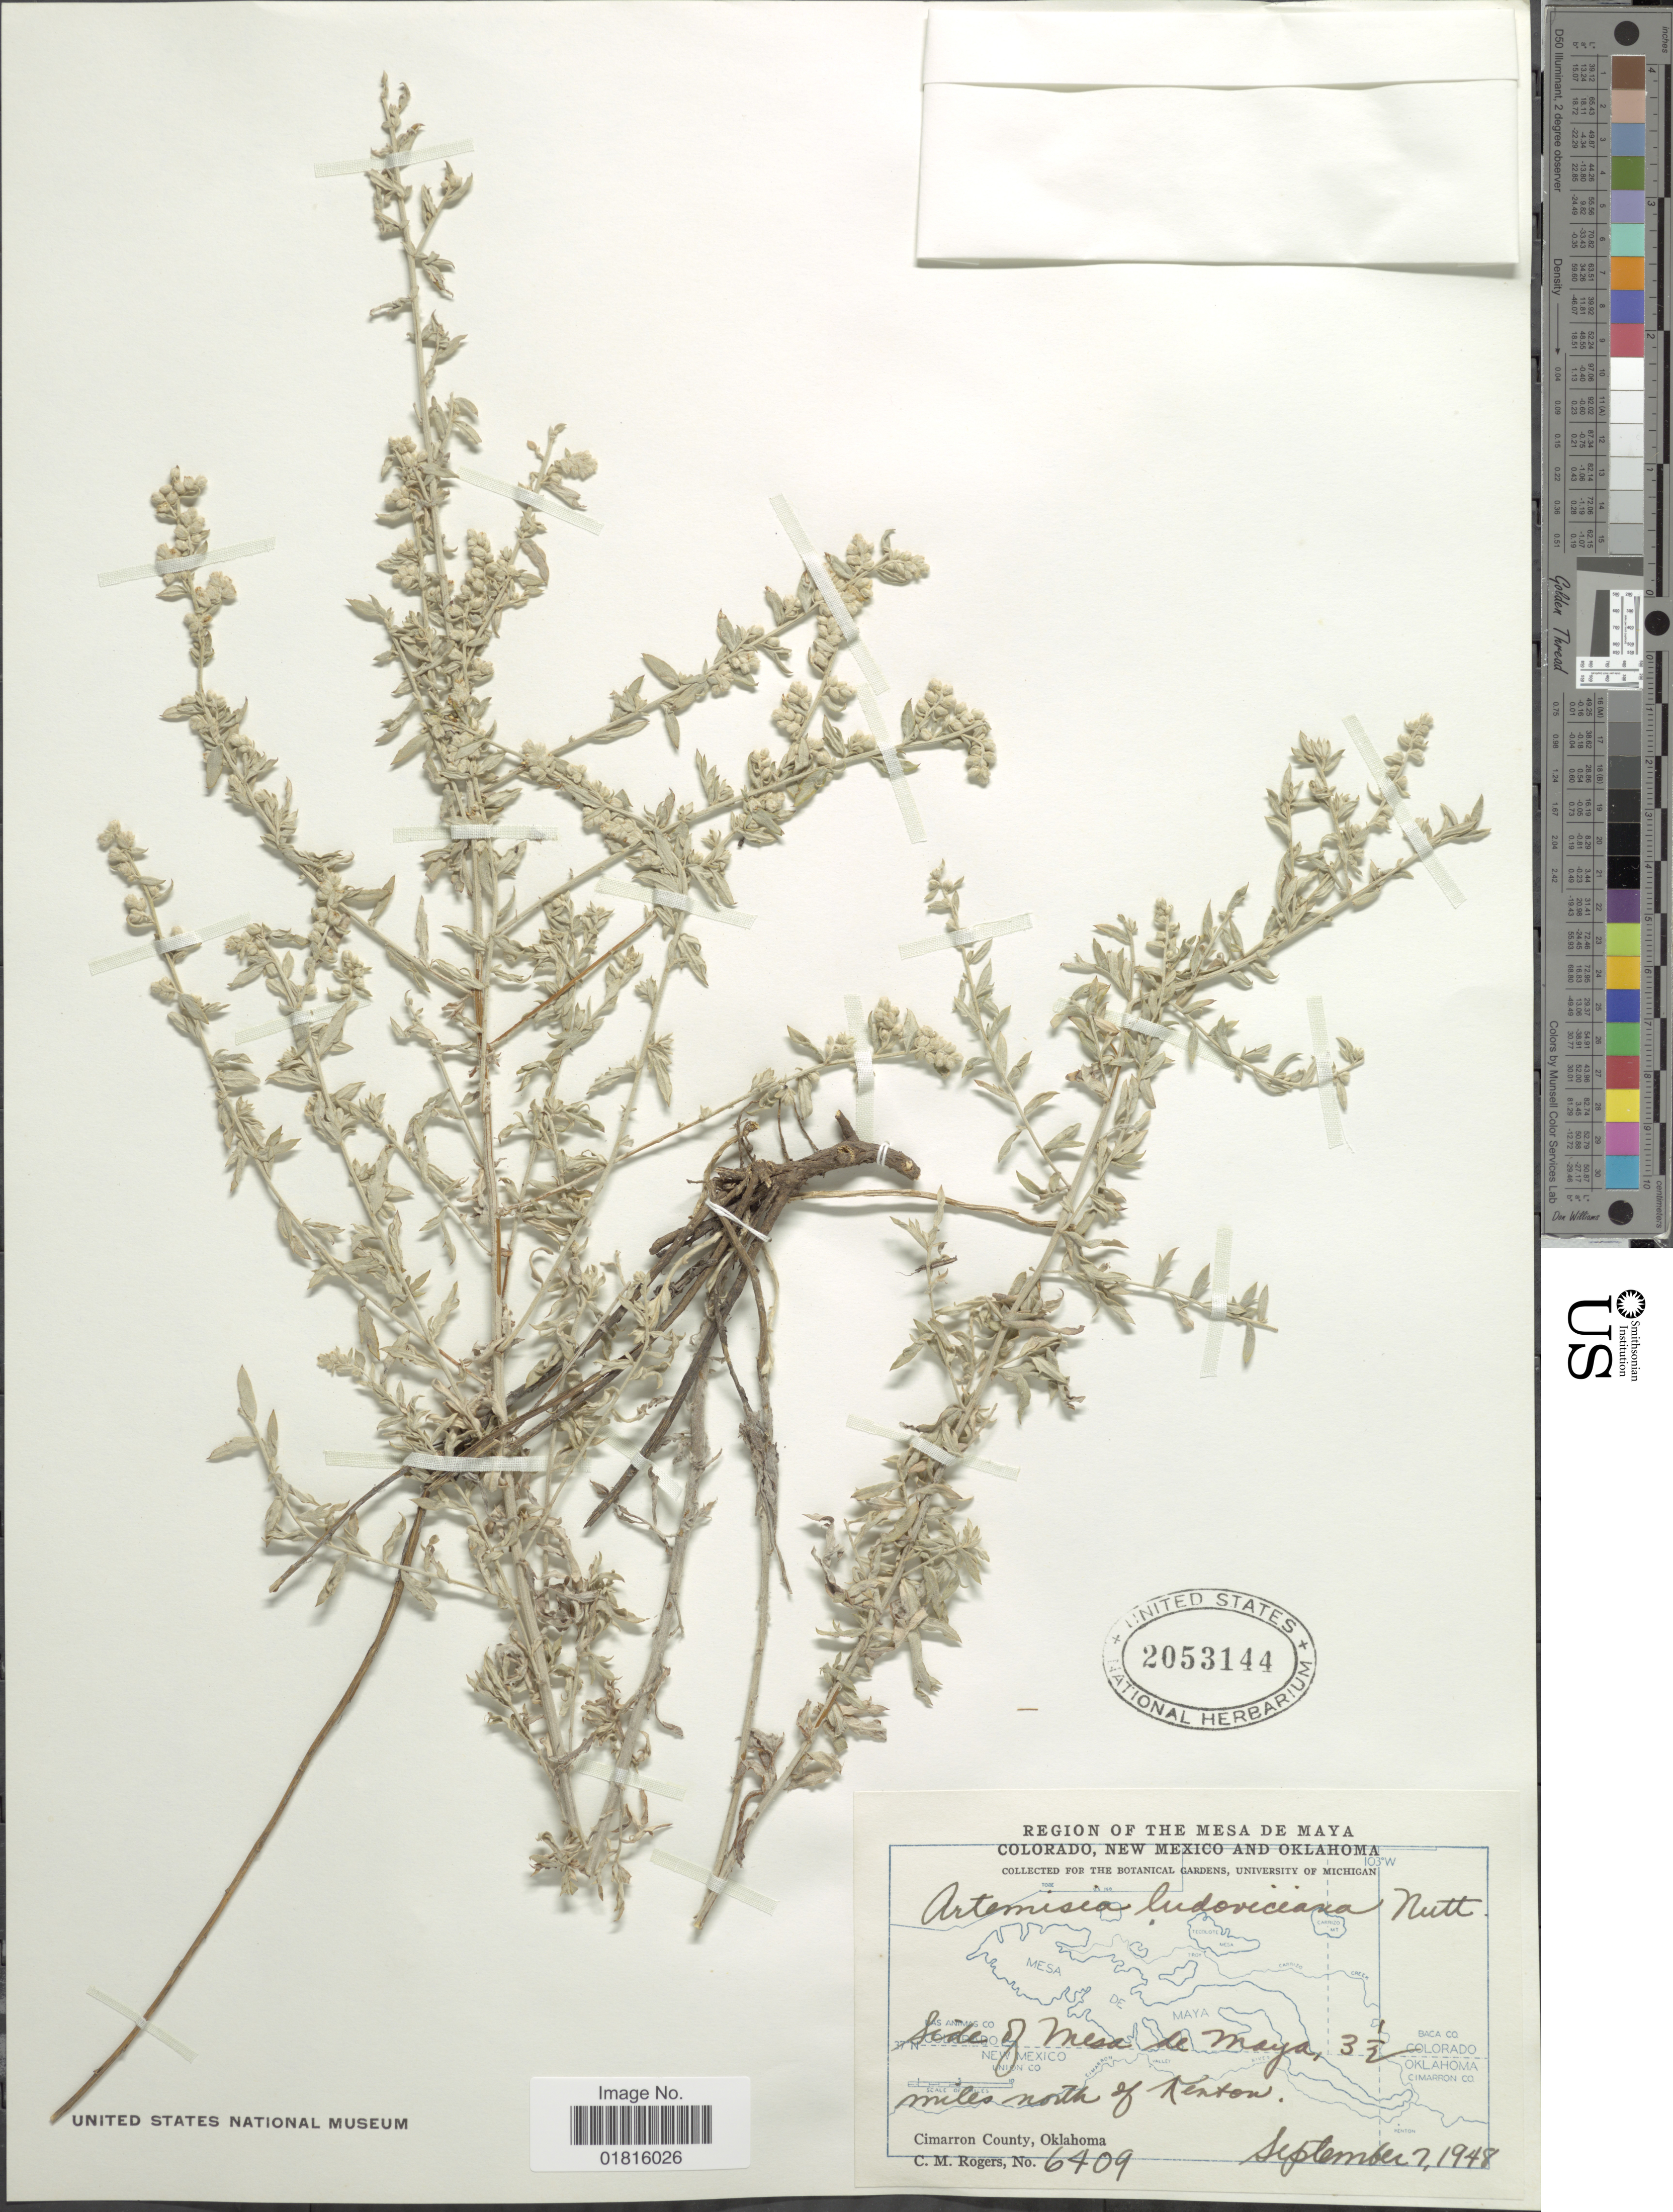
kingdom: Plantae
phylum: Tracheophyta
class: Magnoliopsida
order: Asterales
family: Asteraceae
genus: Artemisia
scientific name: Artemisia ludoviciana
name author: Nutt.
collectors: C. M. Rogers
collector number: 6409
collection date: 1948-09-07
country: United States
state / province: Oklahoma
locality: Region of The Mesa de Maya Colorado, New Mexico and Oklahoma, side of Mesa de Maya, 3½ miles north of Kenton, Cimarron County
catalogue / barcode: US 2053144